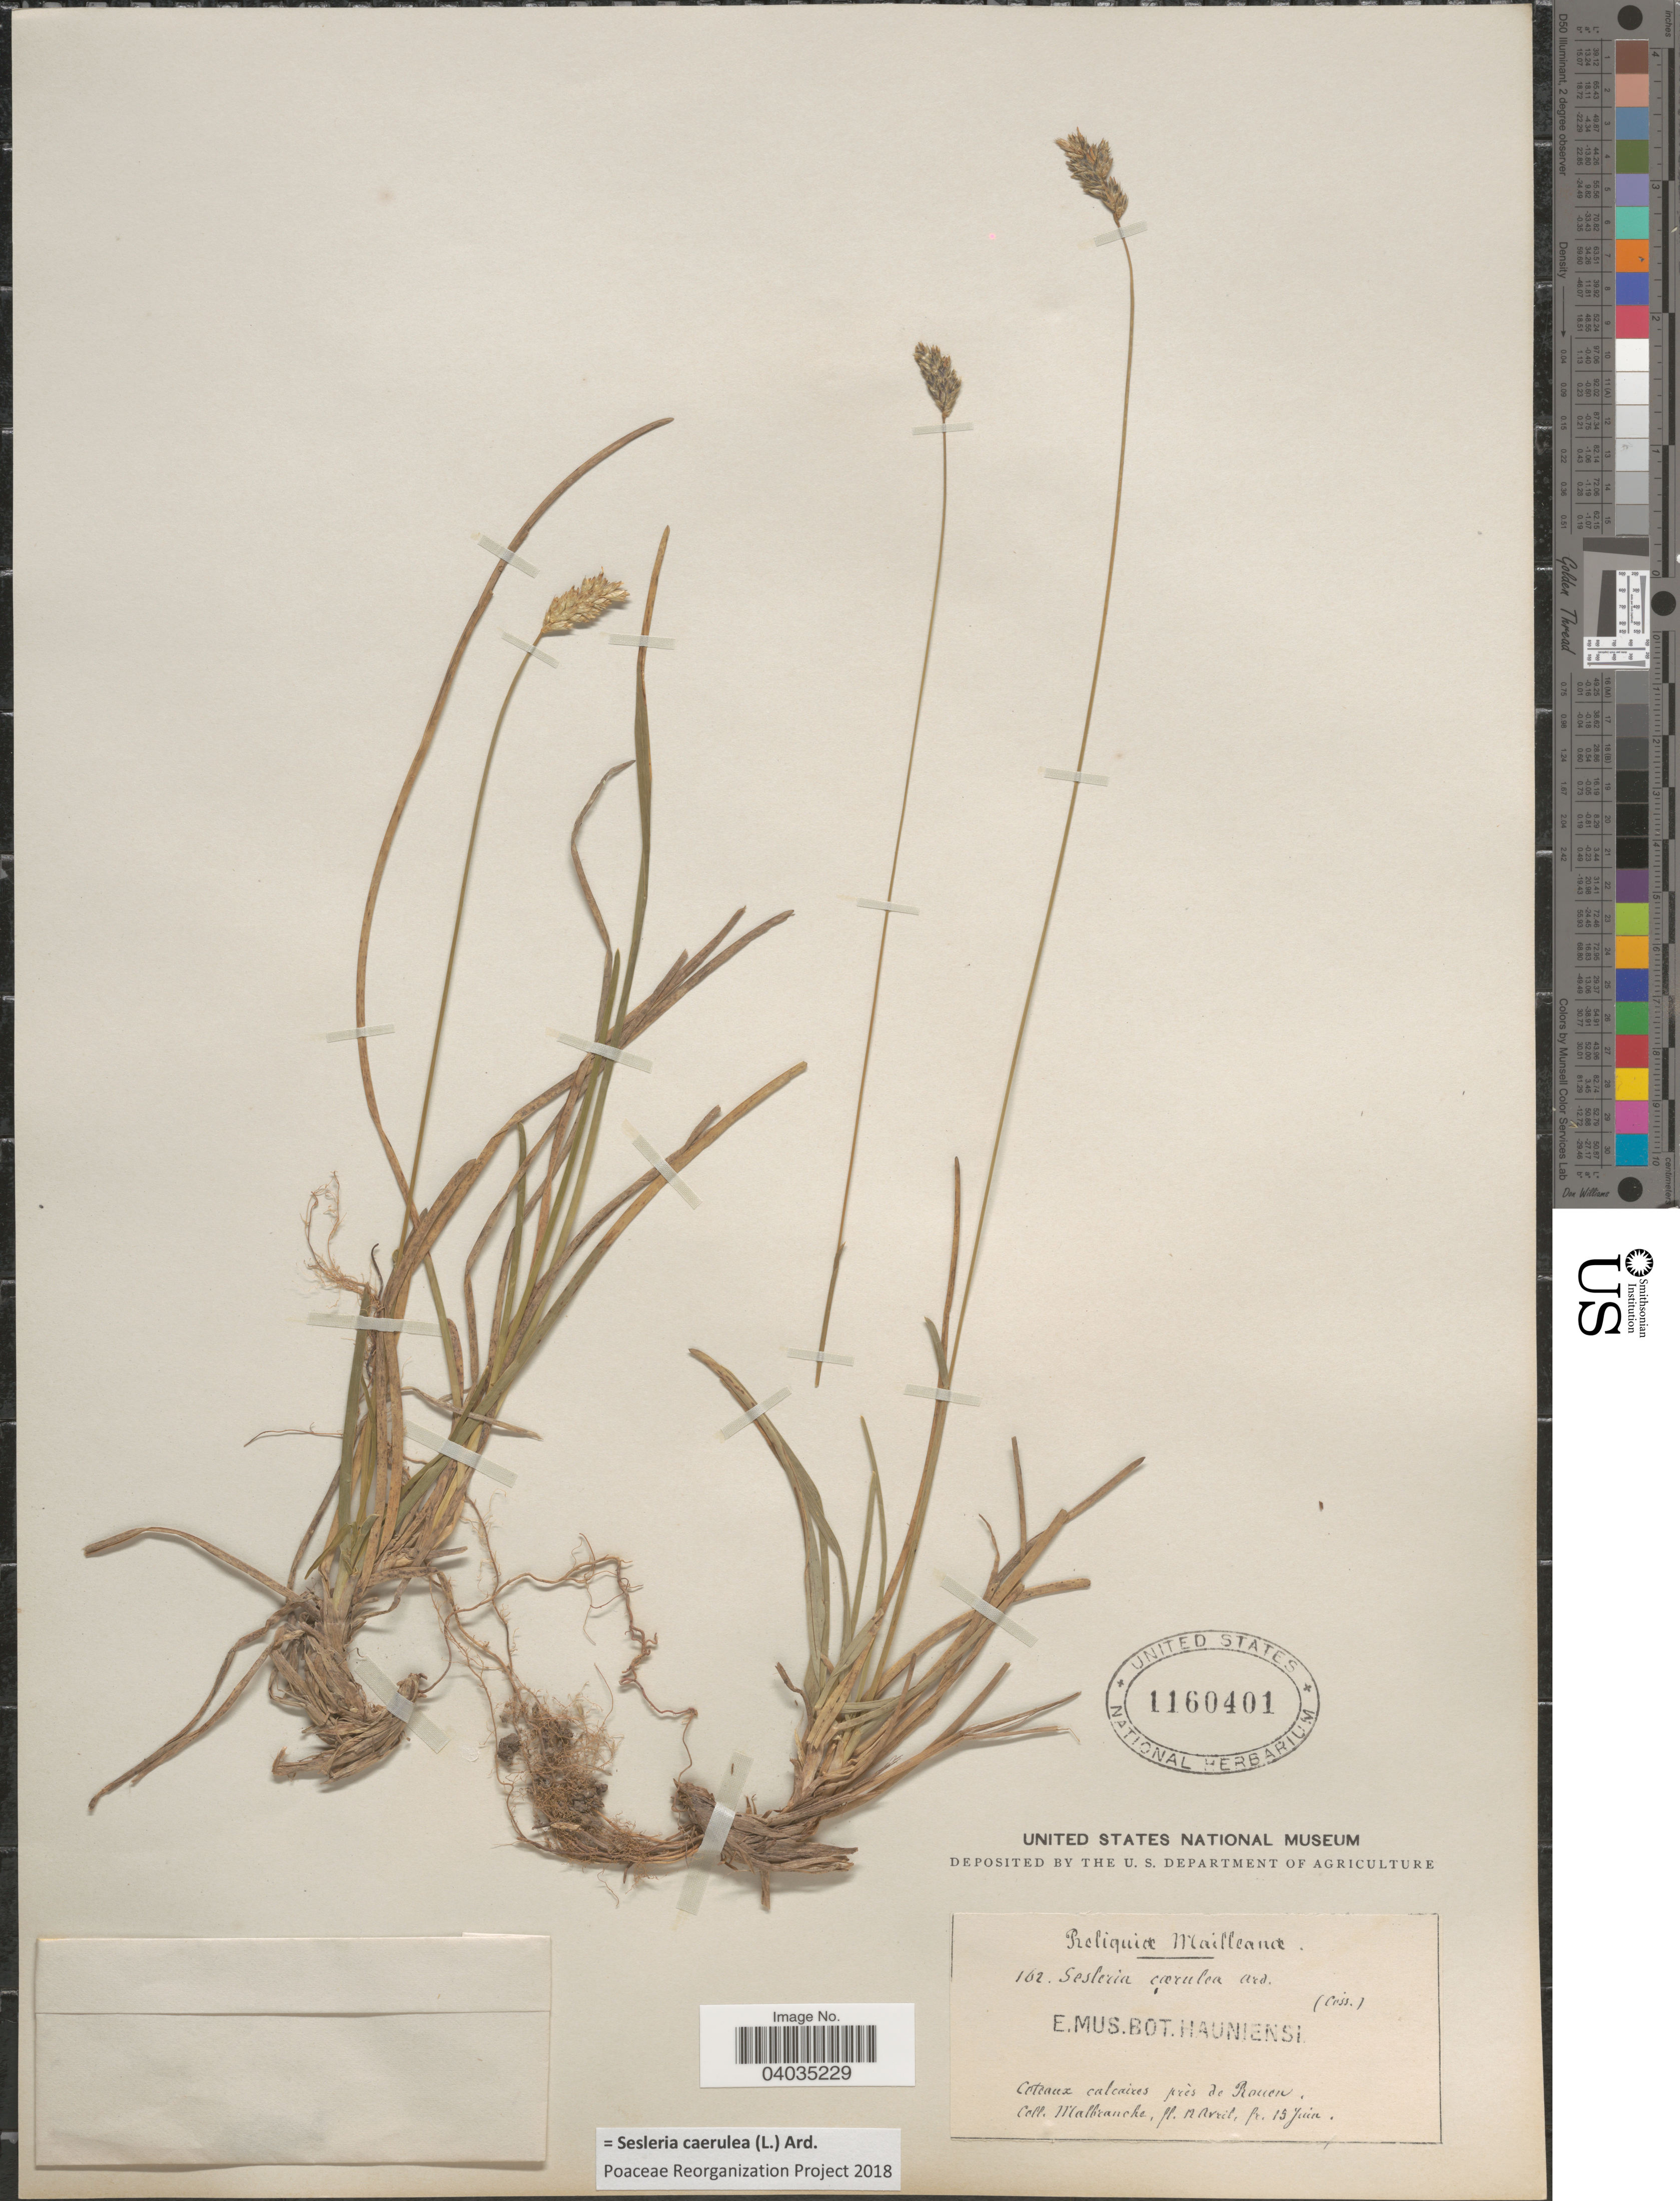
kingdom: Plantae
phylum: Tracheophyta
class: Liliopsida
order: Poales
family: Poaceae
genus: Sesleria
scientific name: Sesleria caerulea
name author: (L.) Ard.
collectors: Malbranche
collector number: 162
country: France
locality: Coteaux calcaires près de Rouen.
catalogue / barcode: US 1160401